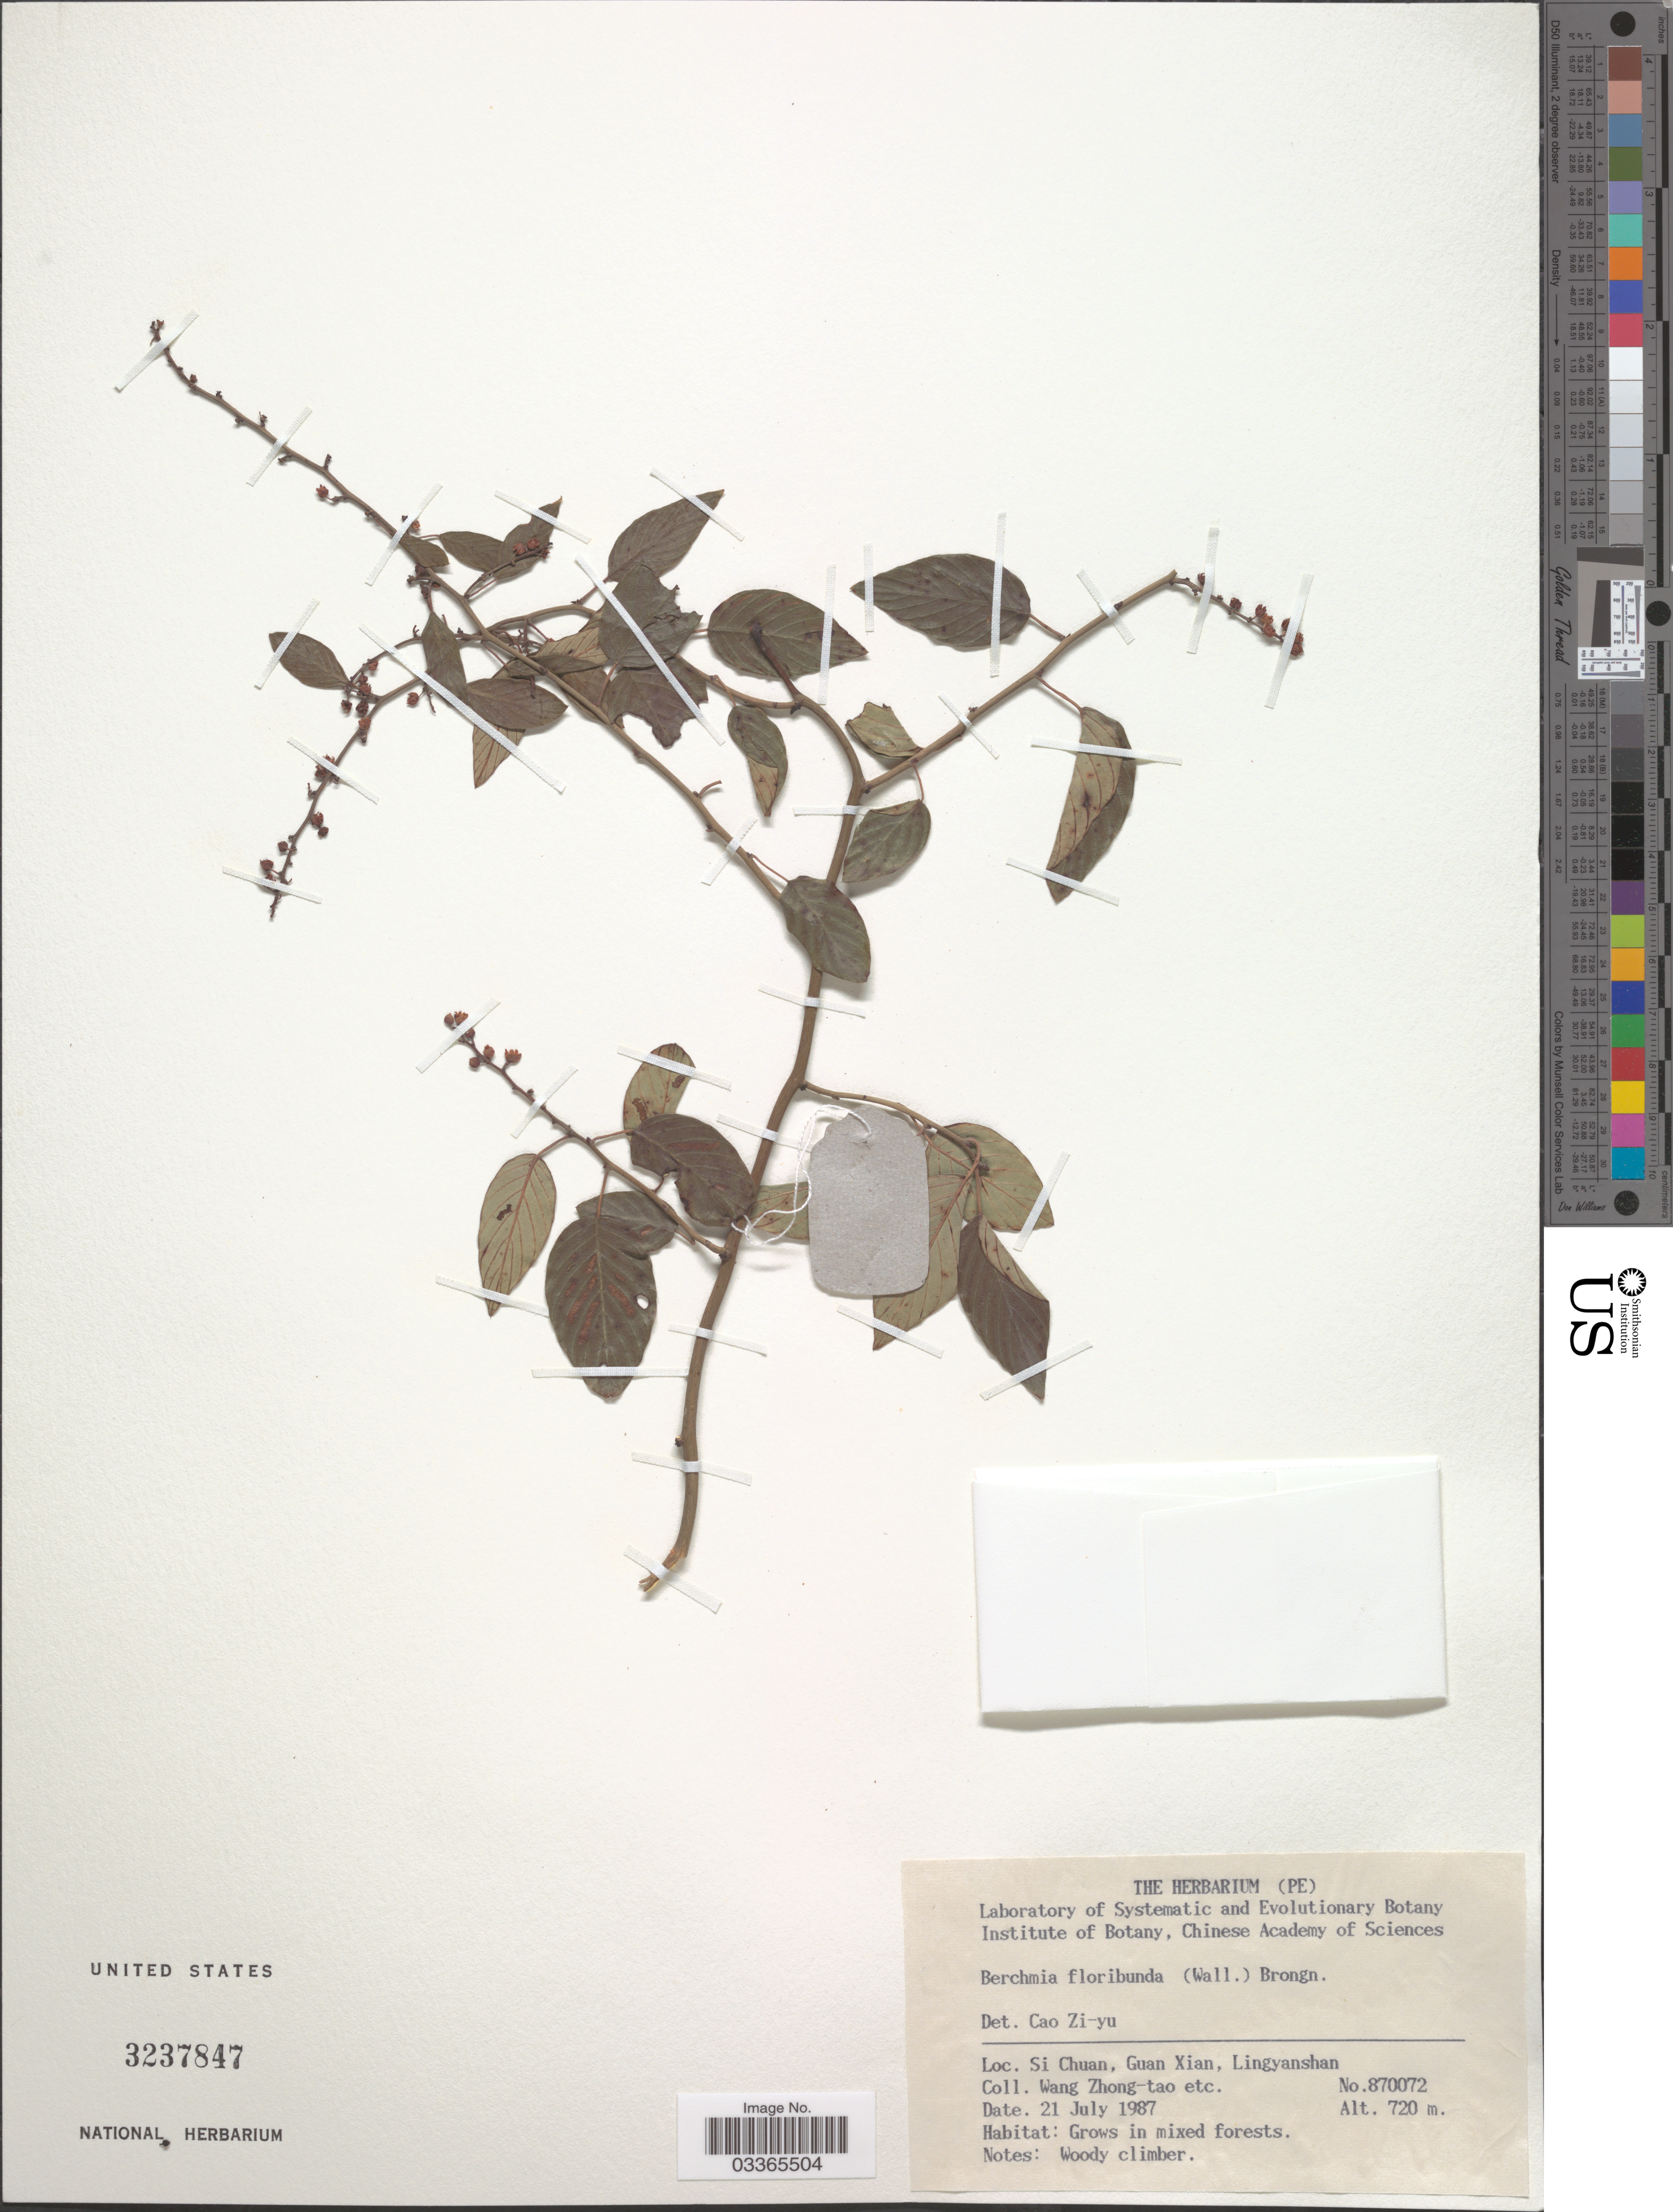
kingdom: Plantae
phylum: Tracheophyta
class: Magnoliopsida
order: Rosales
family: Rhamnaceae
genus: Berchemia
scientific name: Berchemia floribunda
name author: (Wall.) Brongn.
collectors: et al.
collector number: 870072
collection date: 1987-07-21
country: China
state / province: Sichuan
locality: Si Chuan, Guan Xian, Lingyanshan.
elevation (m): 720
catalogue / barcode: US 3237847